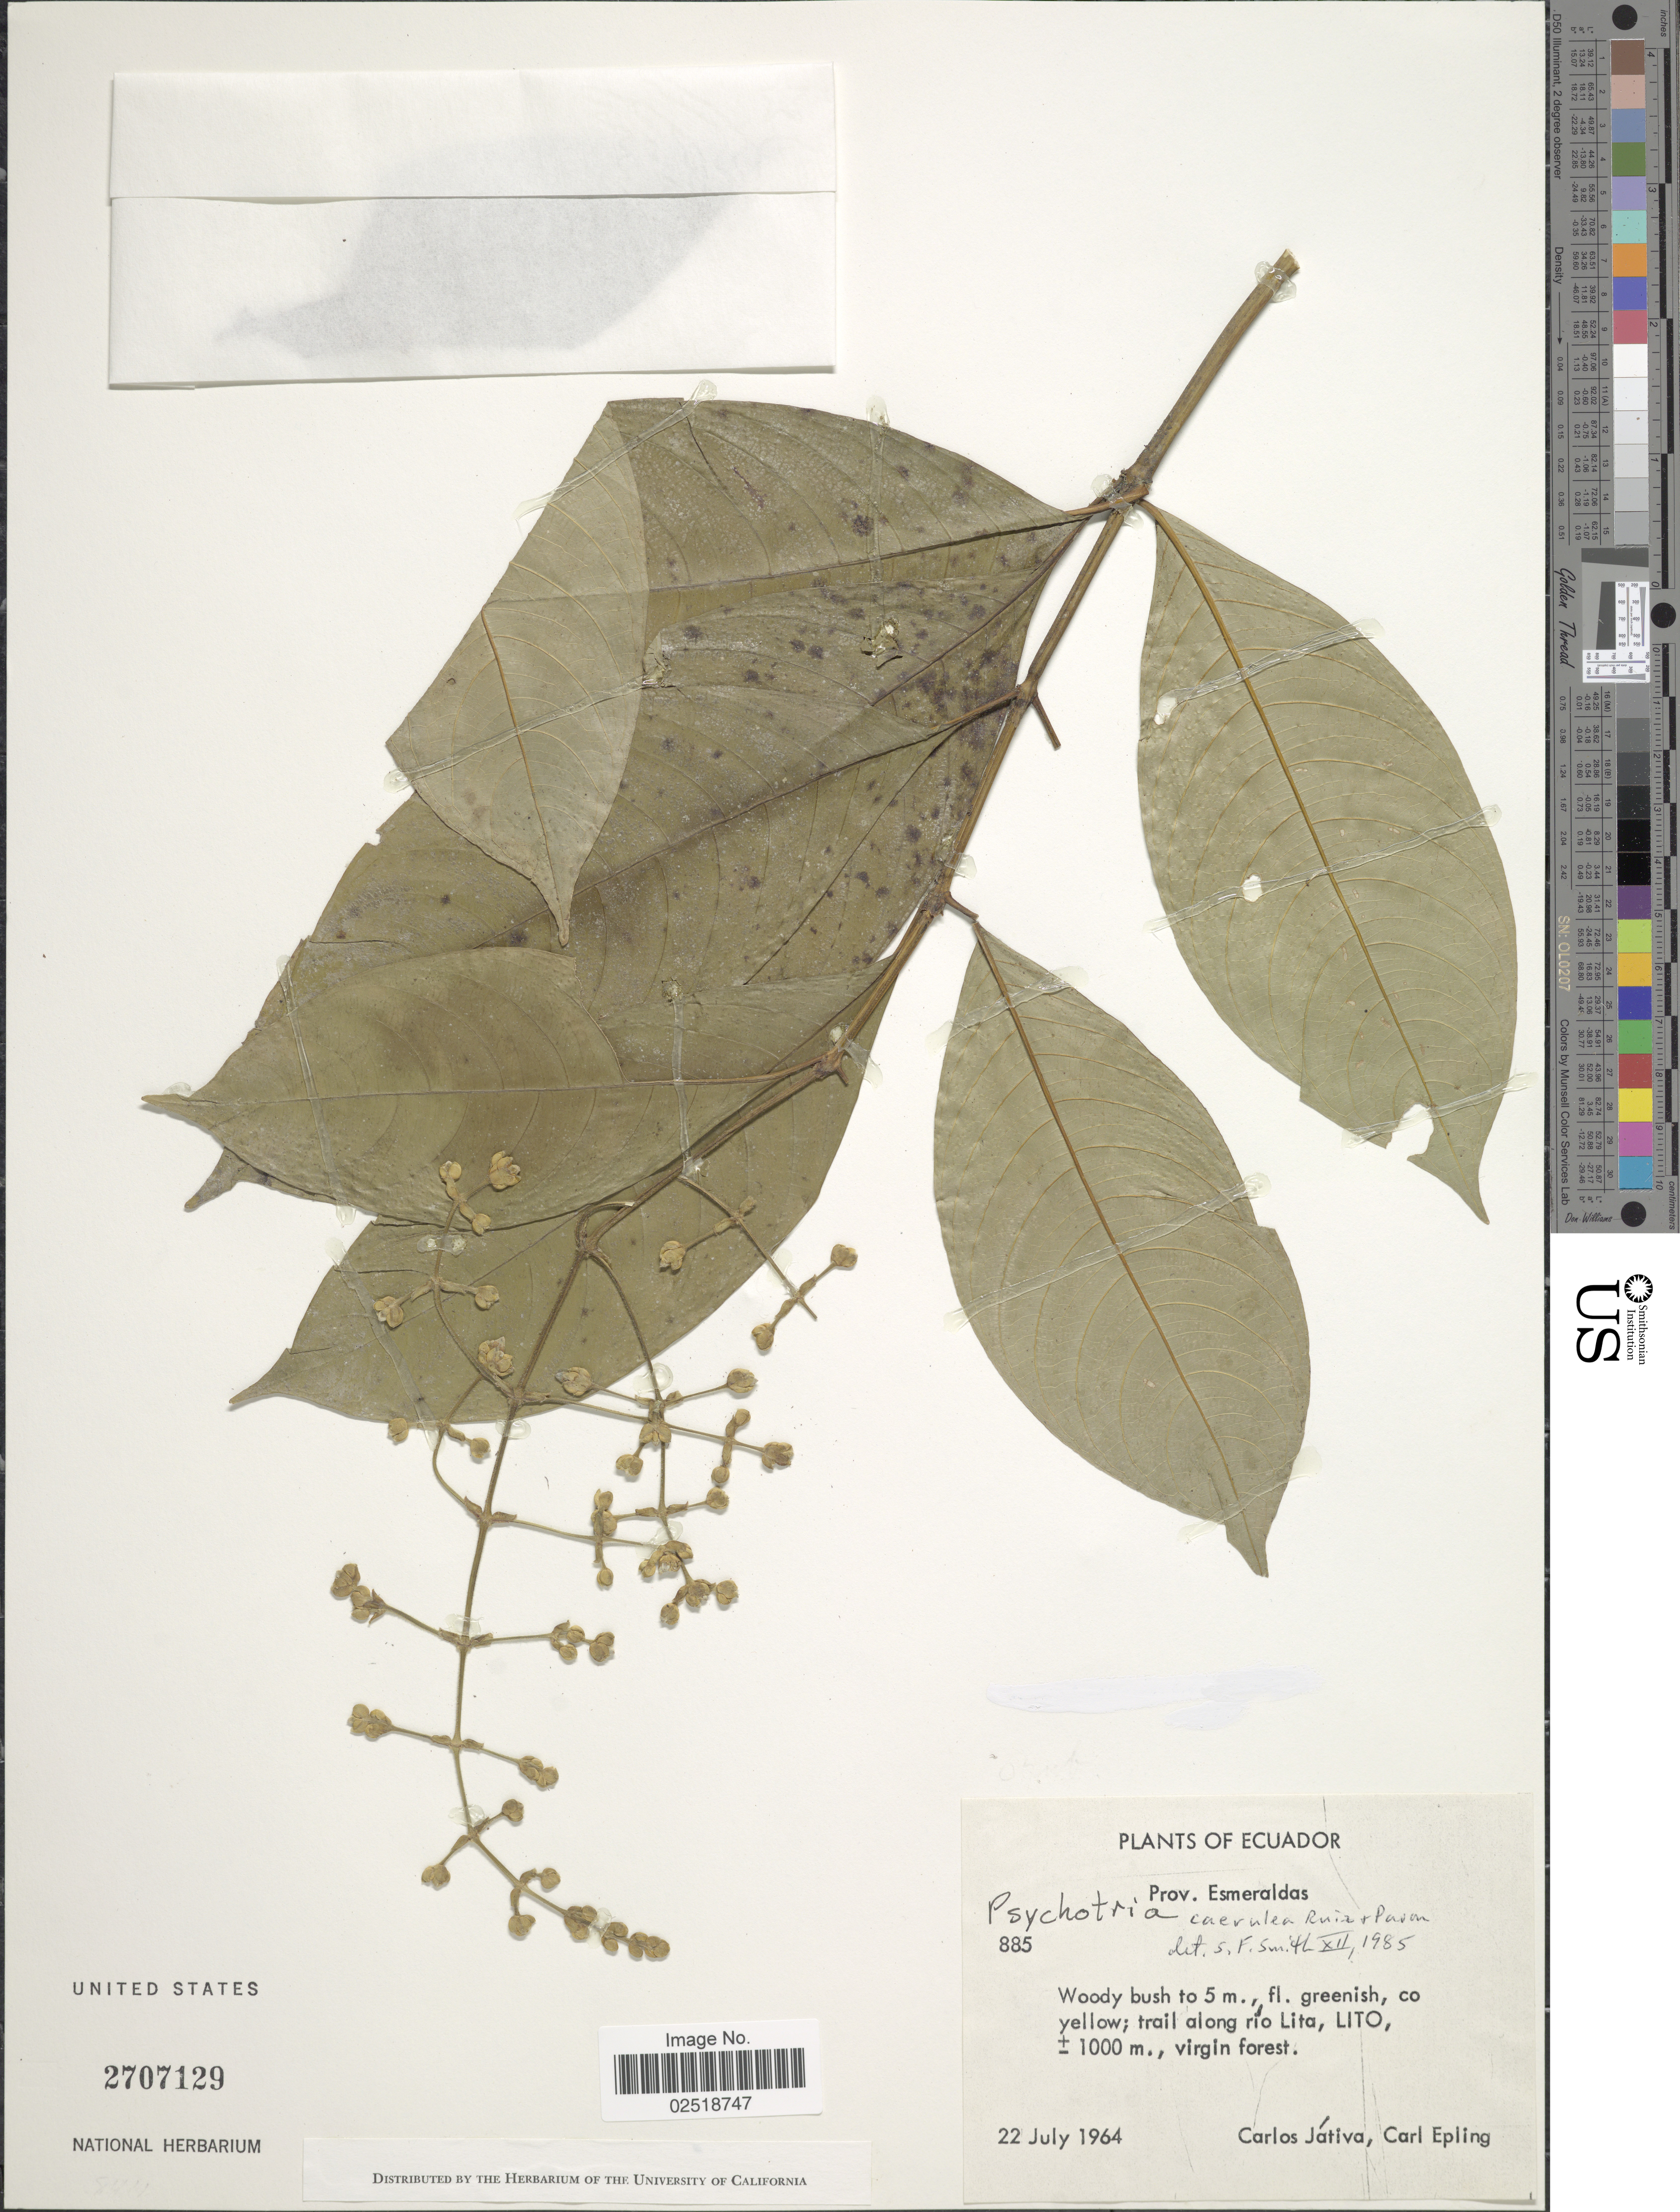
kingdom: Plantae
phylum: Tracheophyta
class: Magnoliopsida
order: Gentianales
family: Rubiaceae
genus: Psychotria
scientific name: Psychotria caerulea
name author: Ruiz & Pav.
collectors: C. D. Játiva & C. C. Epling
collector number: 885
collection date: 1964-07-22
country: Ecuador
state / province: Esmeraldas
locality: Trail along río Lita, LITO., virgin forest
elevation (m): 1000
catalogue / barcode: US 2707129